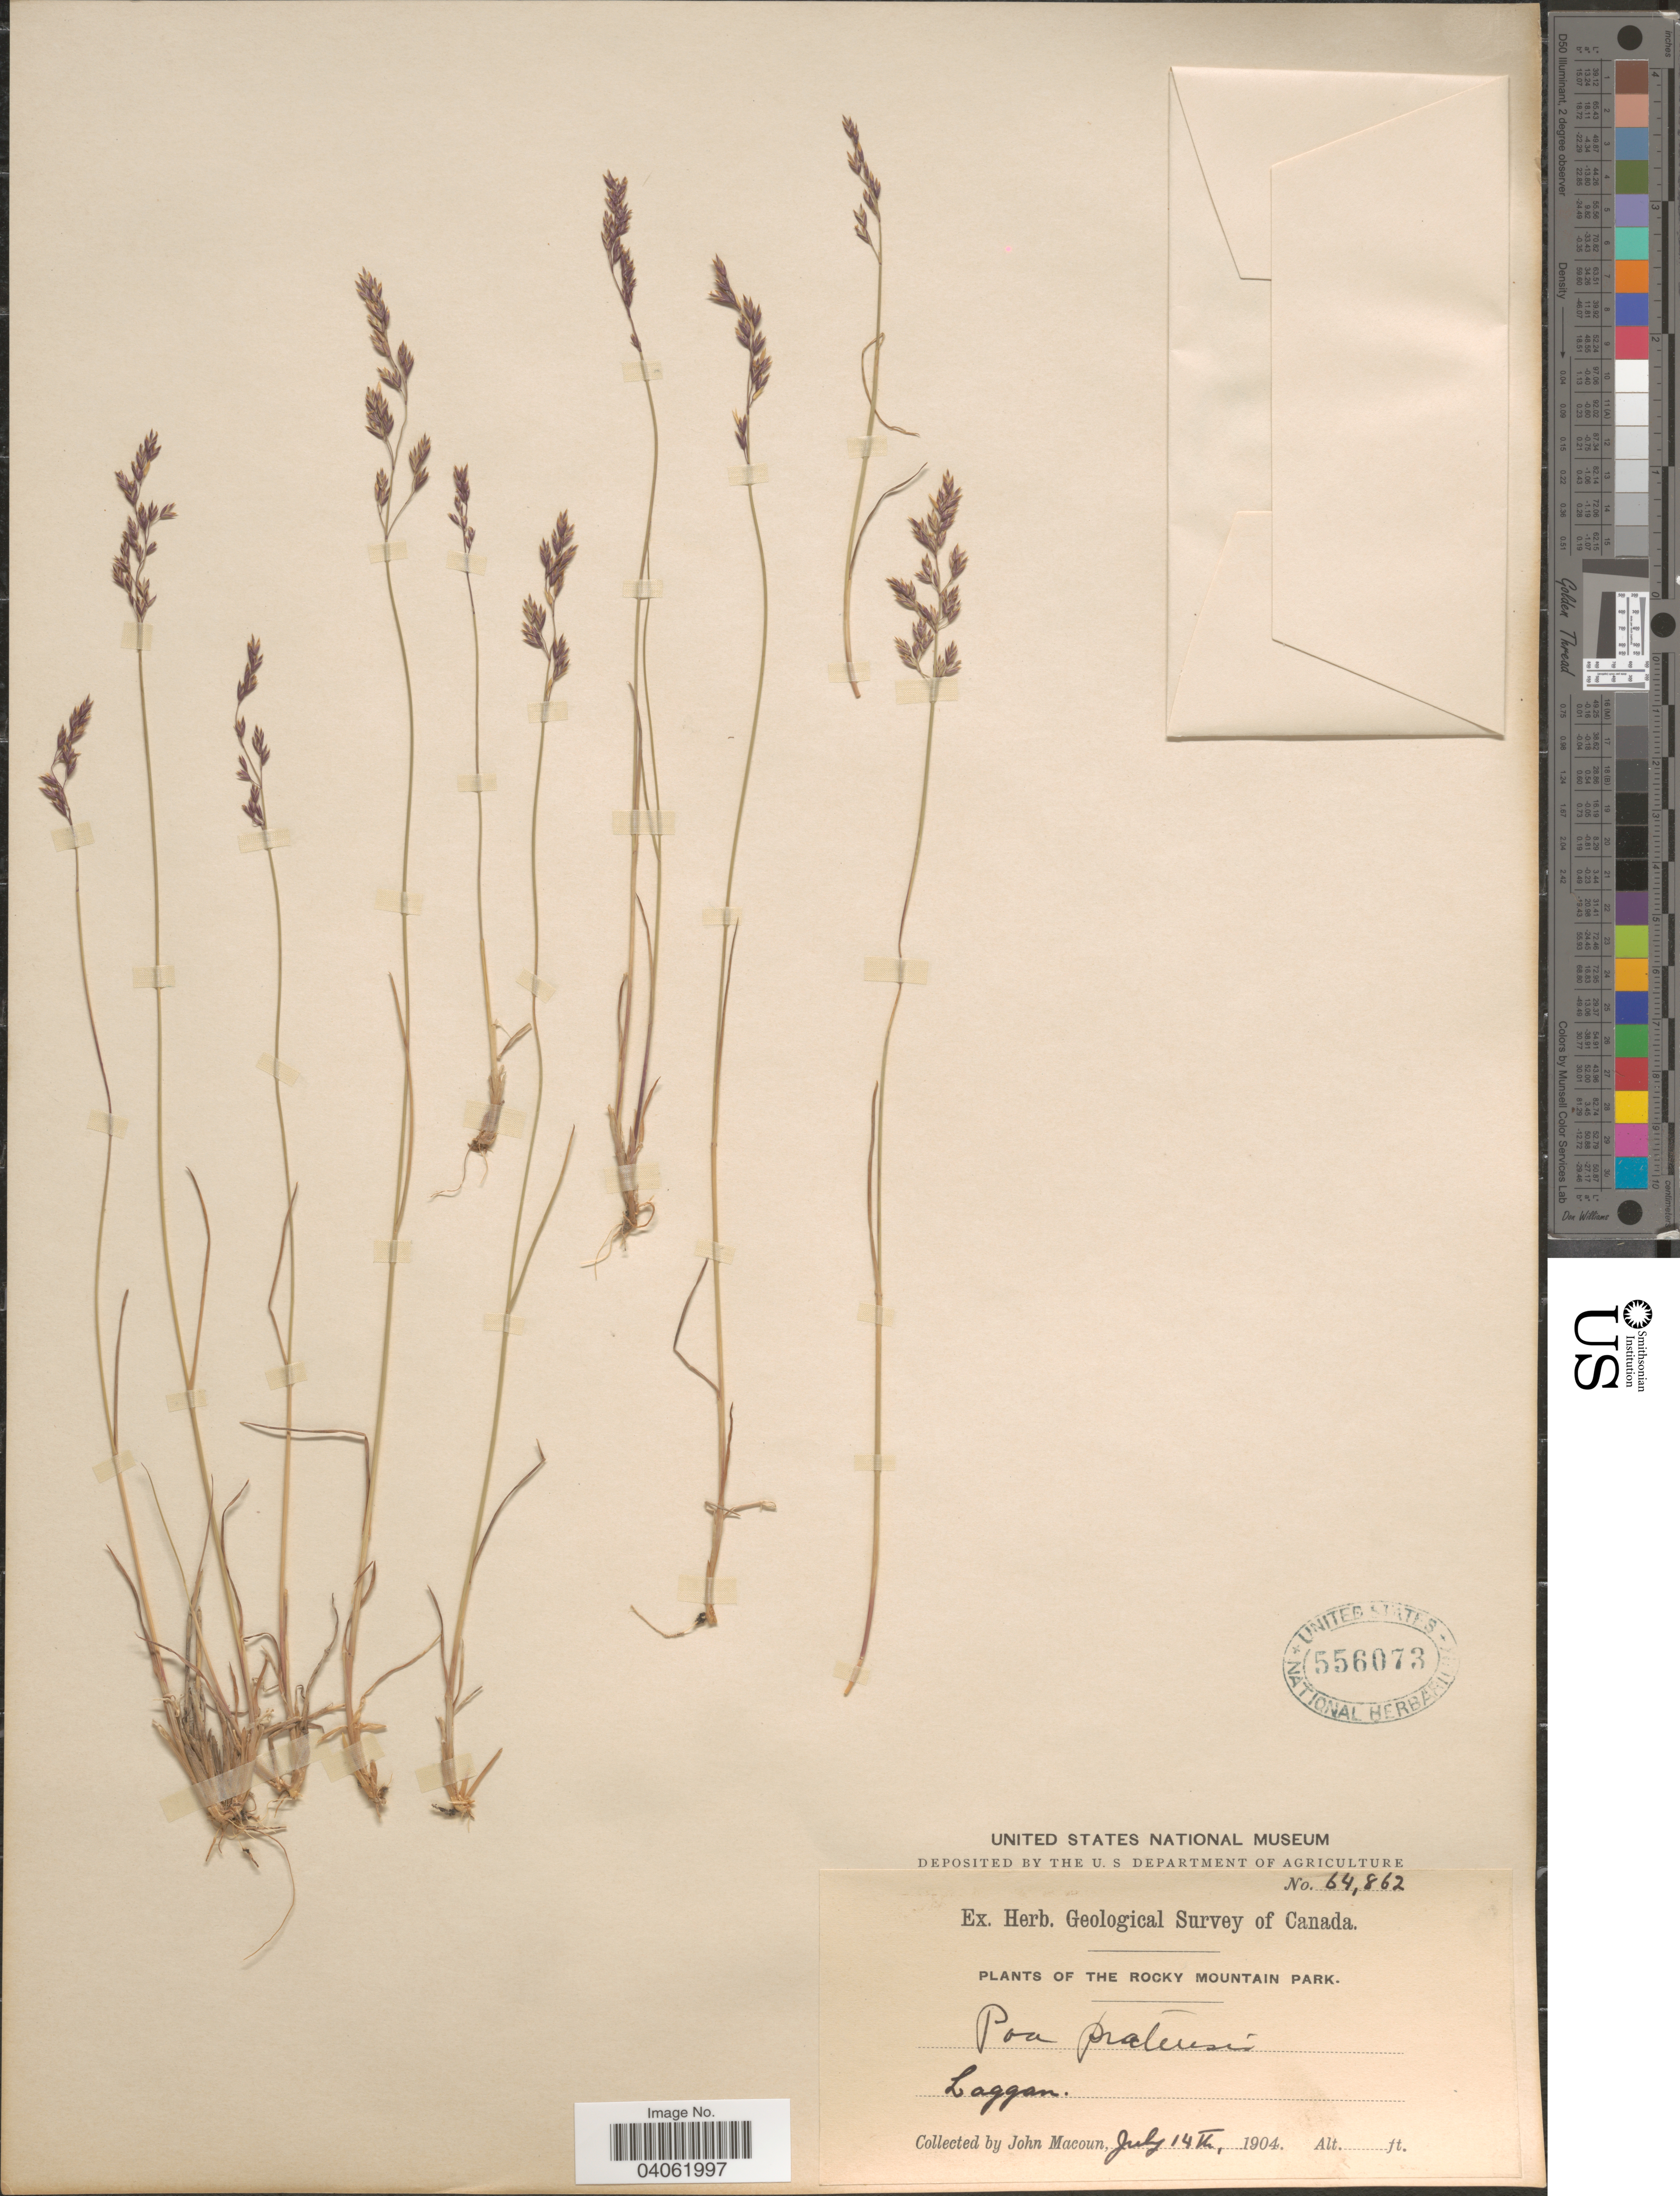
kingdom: Plantae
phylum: Tracheophyta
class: Liliopsida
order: Poales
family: Poaceae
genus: Poa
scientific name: Poa pratensis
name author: L.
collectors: J. Macoun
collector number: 64862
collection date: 1904-07-14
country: Canada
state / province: Alberta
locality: The Rocky Mountain Park. Laggan.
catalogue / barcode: US 556073